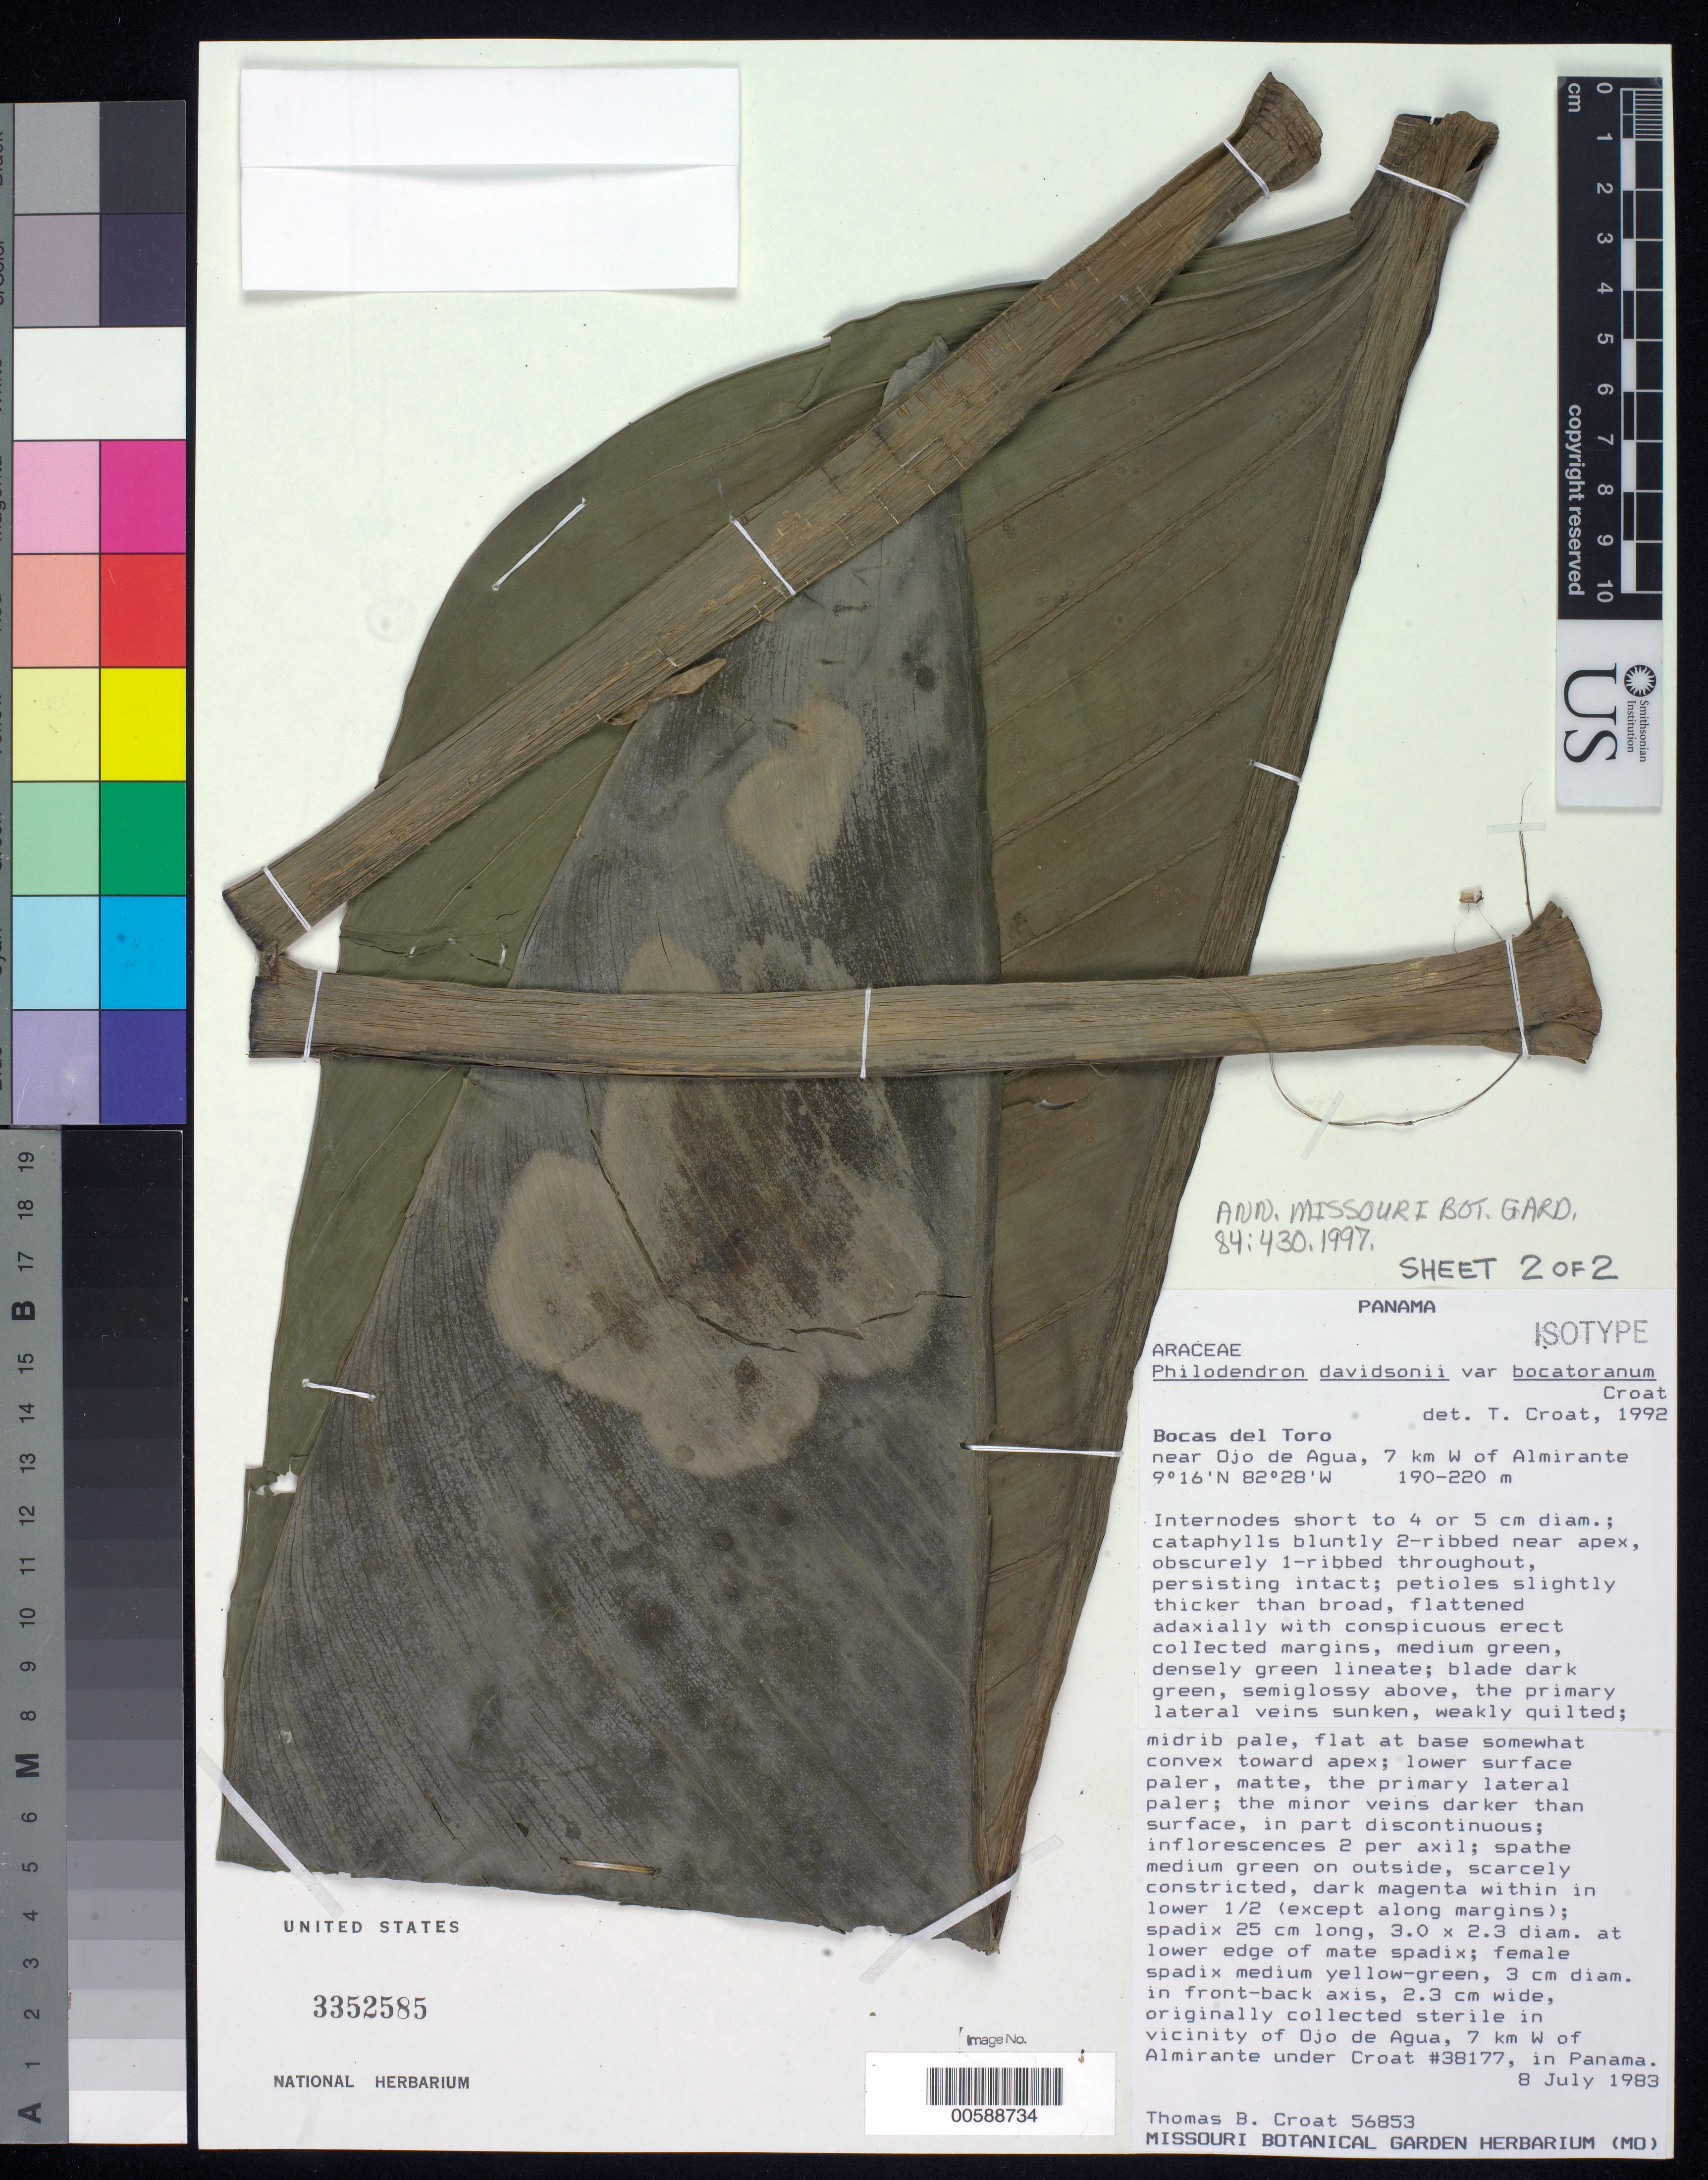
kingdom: Plantae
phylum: Tracheophyta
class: Liliopsida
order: Alismatales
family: Araceae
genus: Philodendron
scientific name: Philodendron davidsonii subsp. bocatoranum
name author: Croat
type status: Isotype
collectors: T. B. Croat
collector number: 56853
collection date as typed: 08 Jul 1983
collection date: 1983-07-08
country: Panama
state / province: Bocas del Toro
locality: Near Ojo de Agua, 7 km W ofAlmitante.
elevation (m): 190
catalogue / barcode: US 3352585